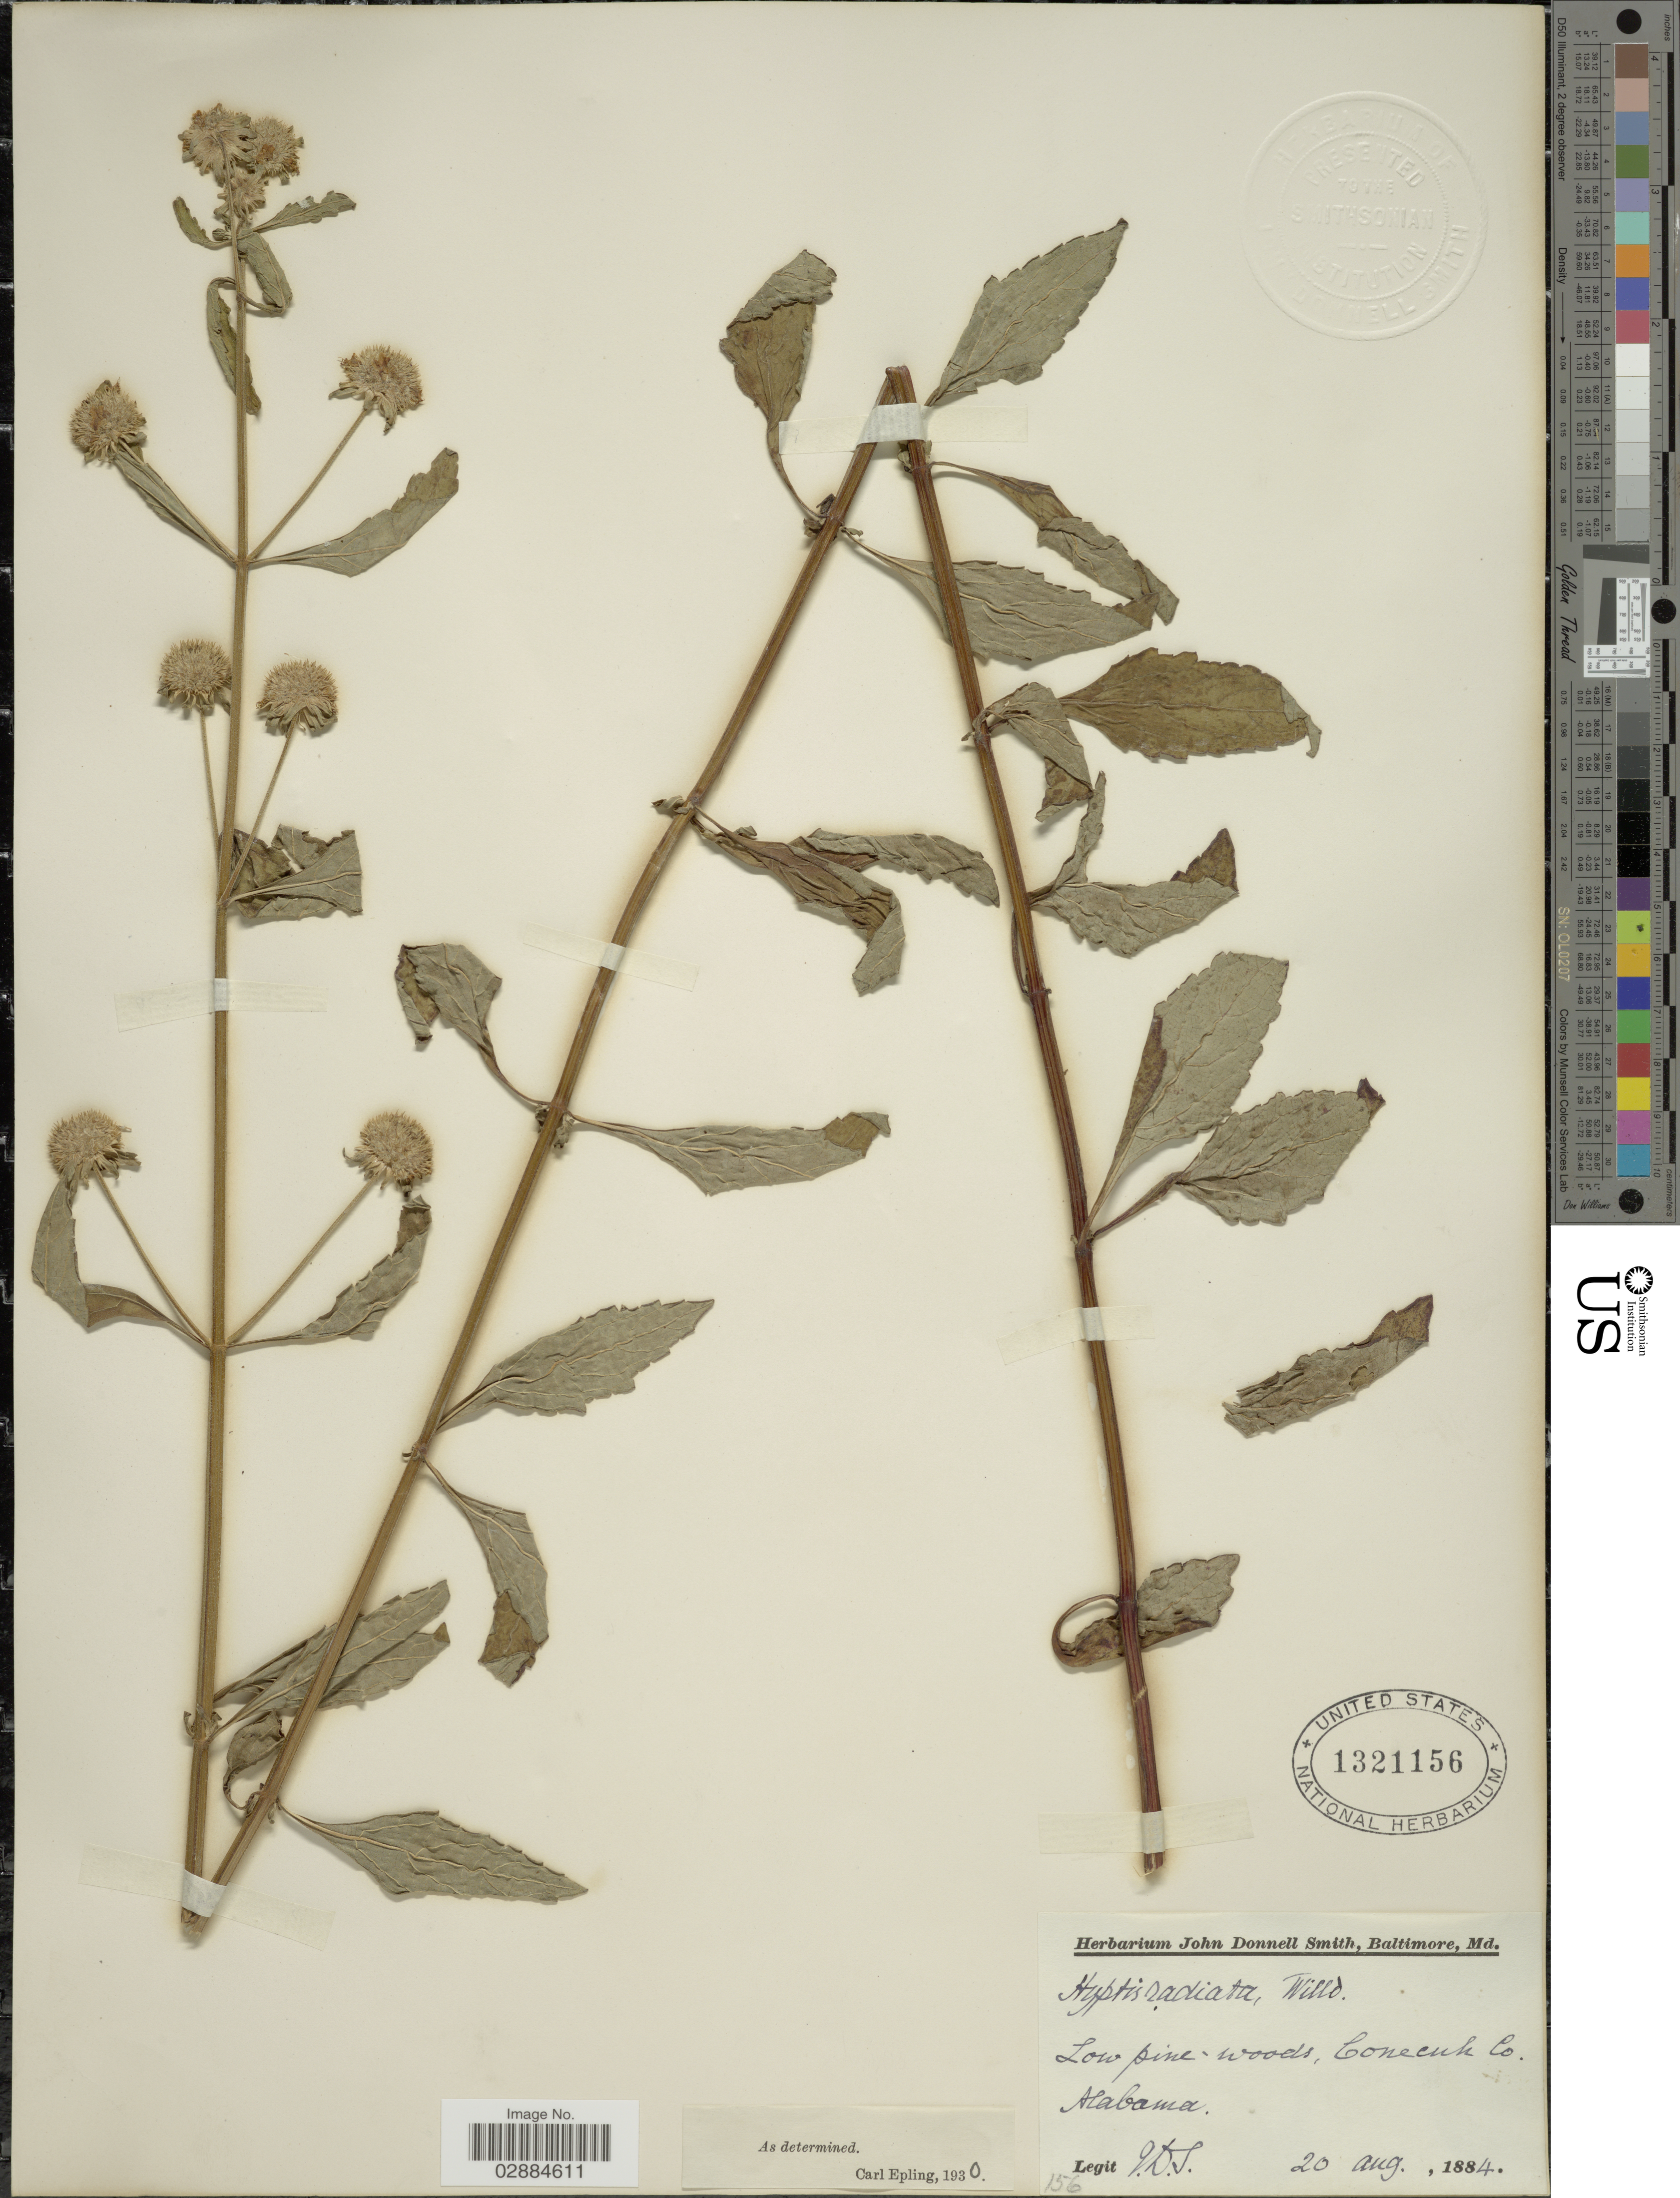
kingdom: Plantae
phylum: Tracheophyta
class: Magnoliopsida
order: Lamiales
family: Lamiaceae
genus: Hyptis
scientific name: Hyptis radiata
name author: Kunth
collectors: J. Donnell Smith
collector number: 156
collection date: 1884-08-20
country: United States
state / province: Alabama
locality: Low pine woods, Conecuh Co., Alabama.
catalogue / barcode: US 1321156